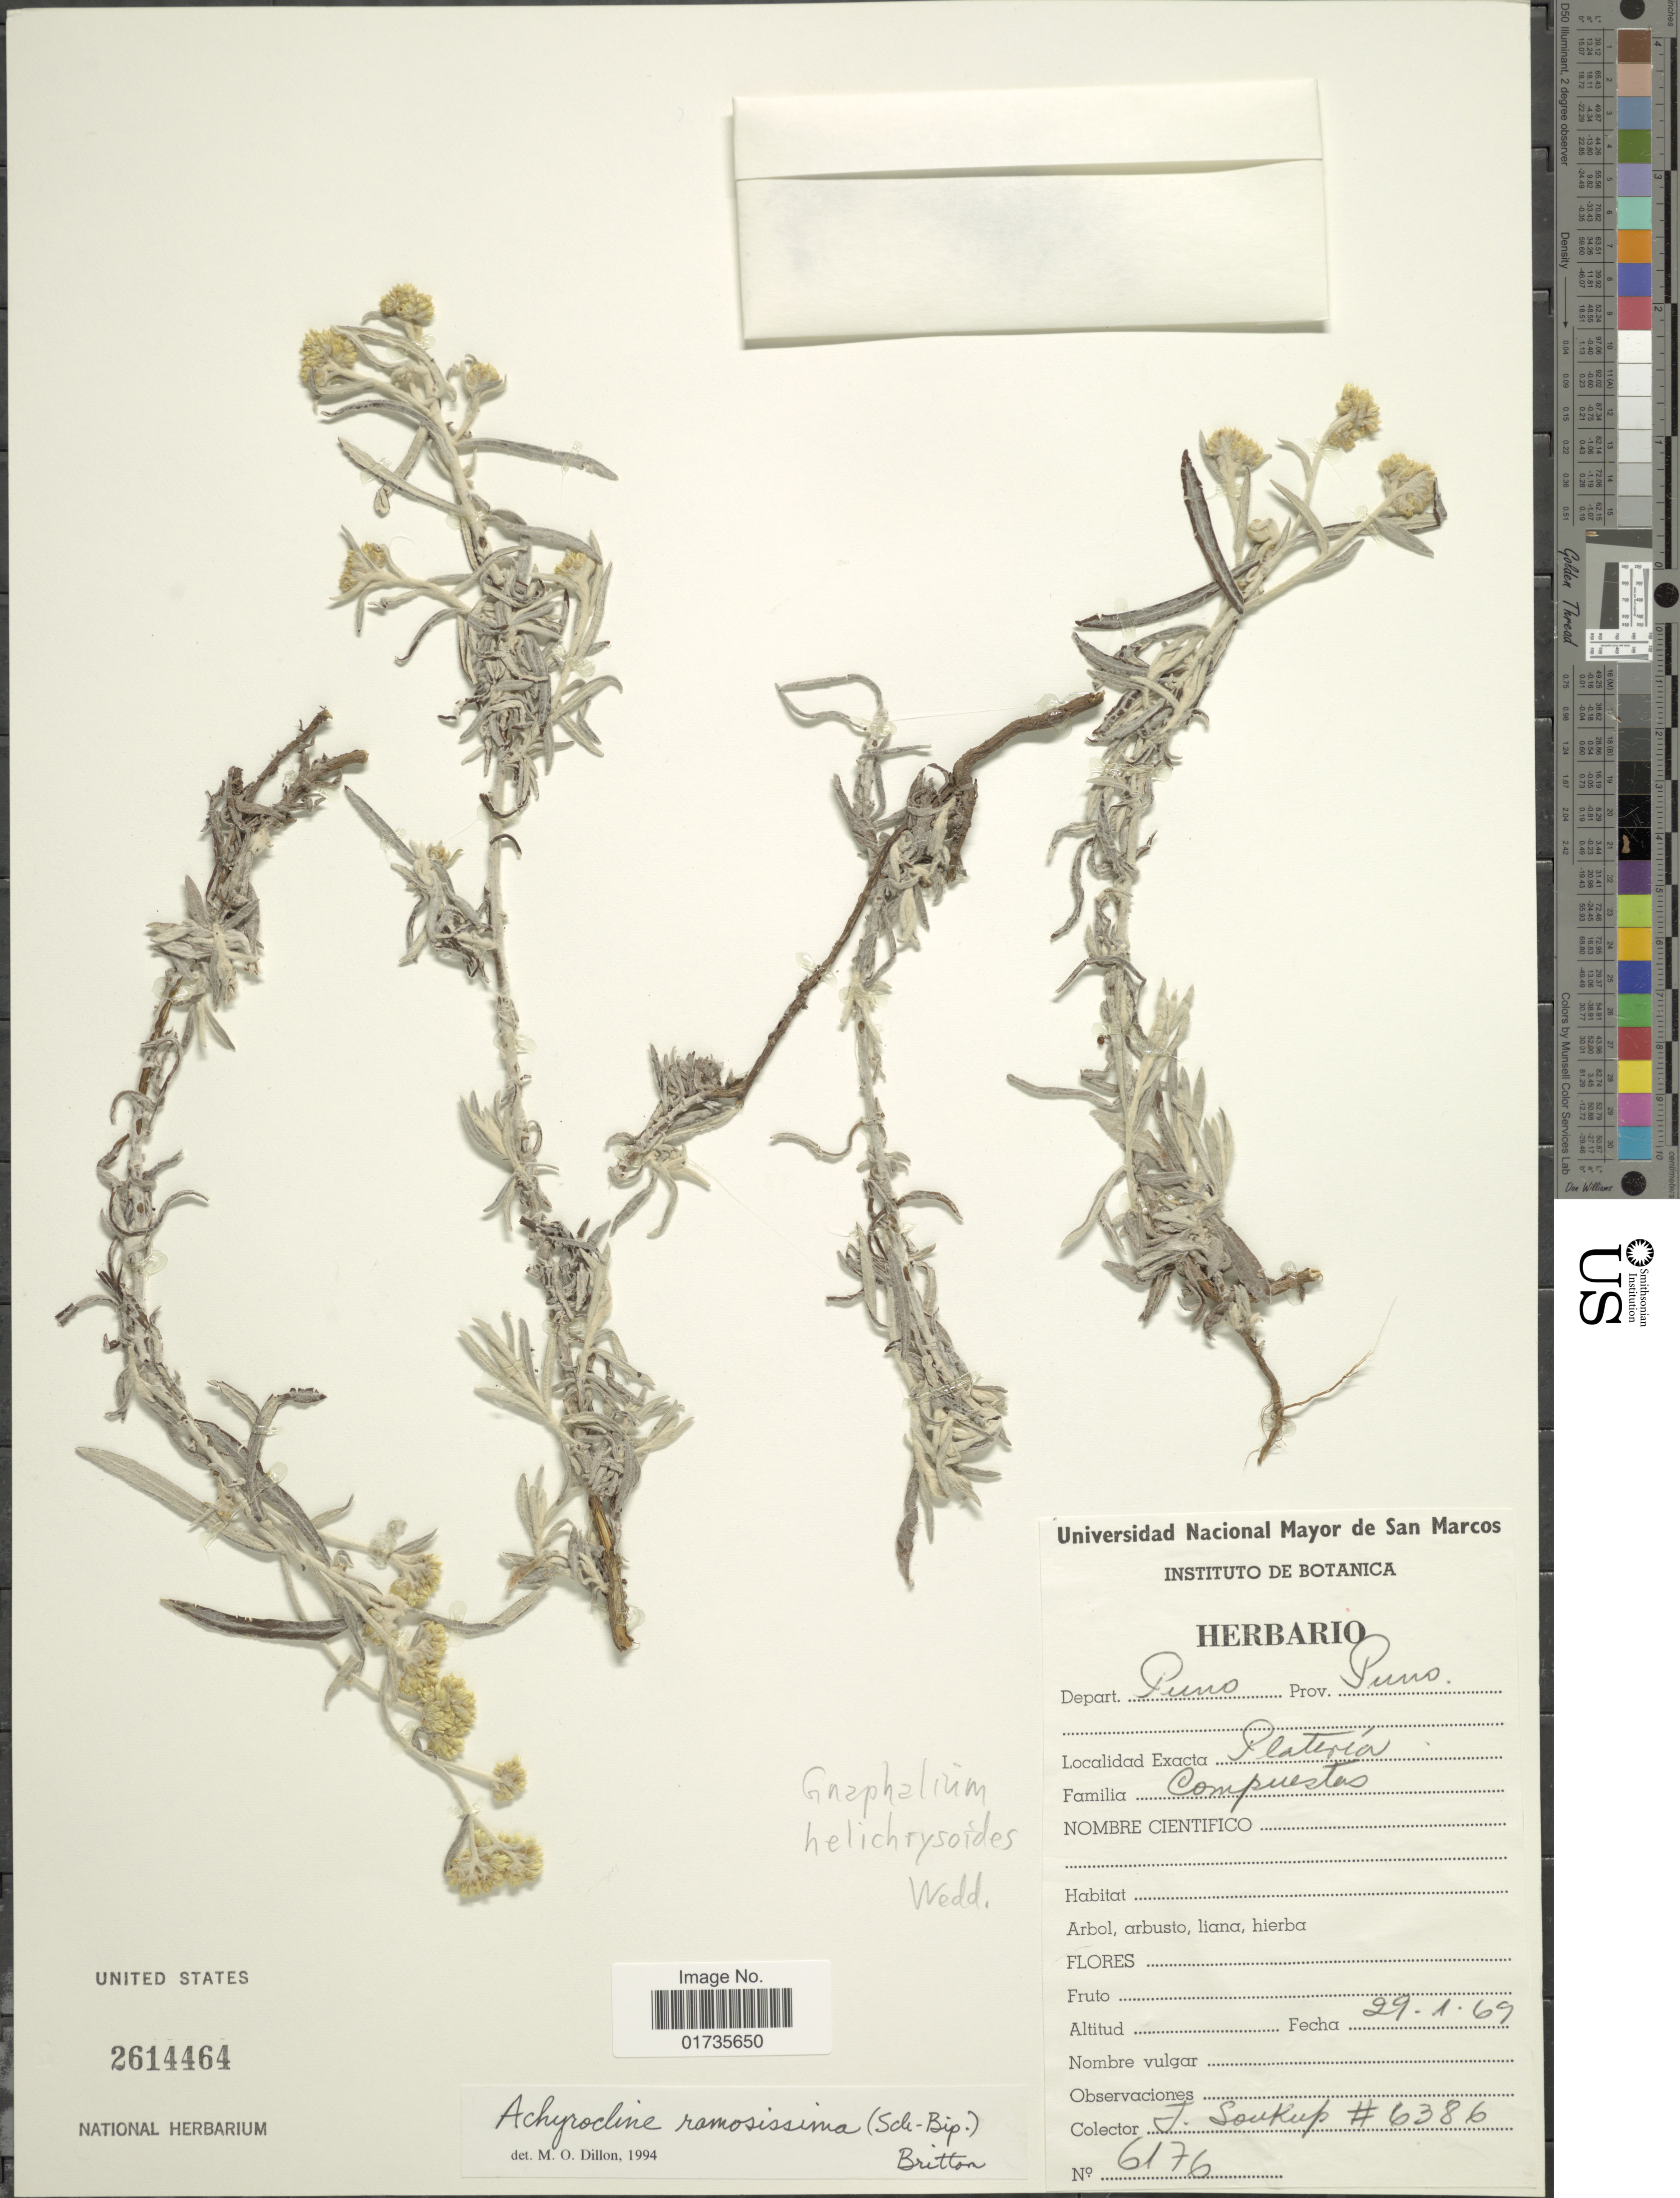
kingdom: Plantae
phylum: Tracheophyta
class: Magnoliopsida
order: Asterales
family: Asteraceae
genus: Achyrocline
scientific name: Achyrocline ramosissima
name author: (Sch. Bip.) Britton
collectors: J. Soukup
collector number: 6386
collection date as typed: Transcribed d/m/y: 29/1/69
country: Peru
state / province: Puno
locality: Plateria, Prov. Puno, Depart. Puno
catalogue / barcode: US 2614464